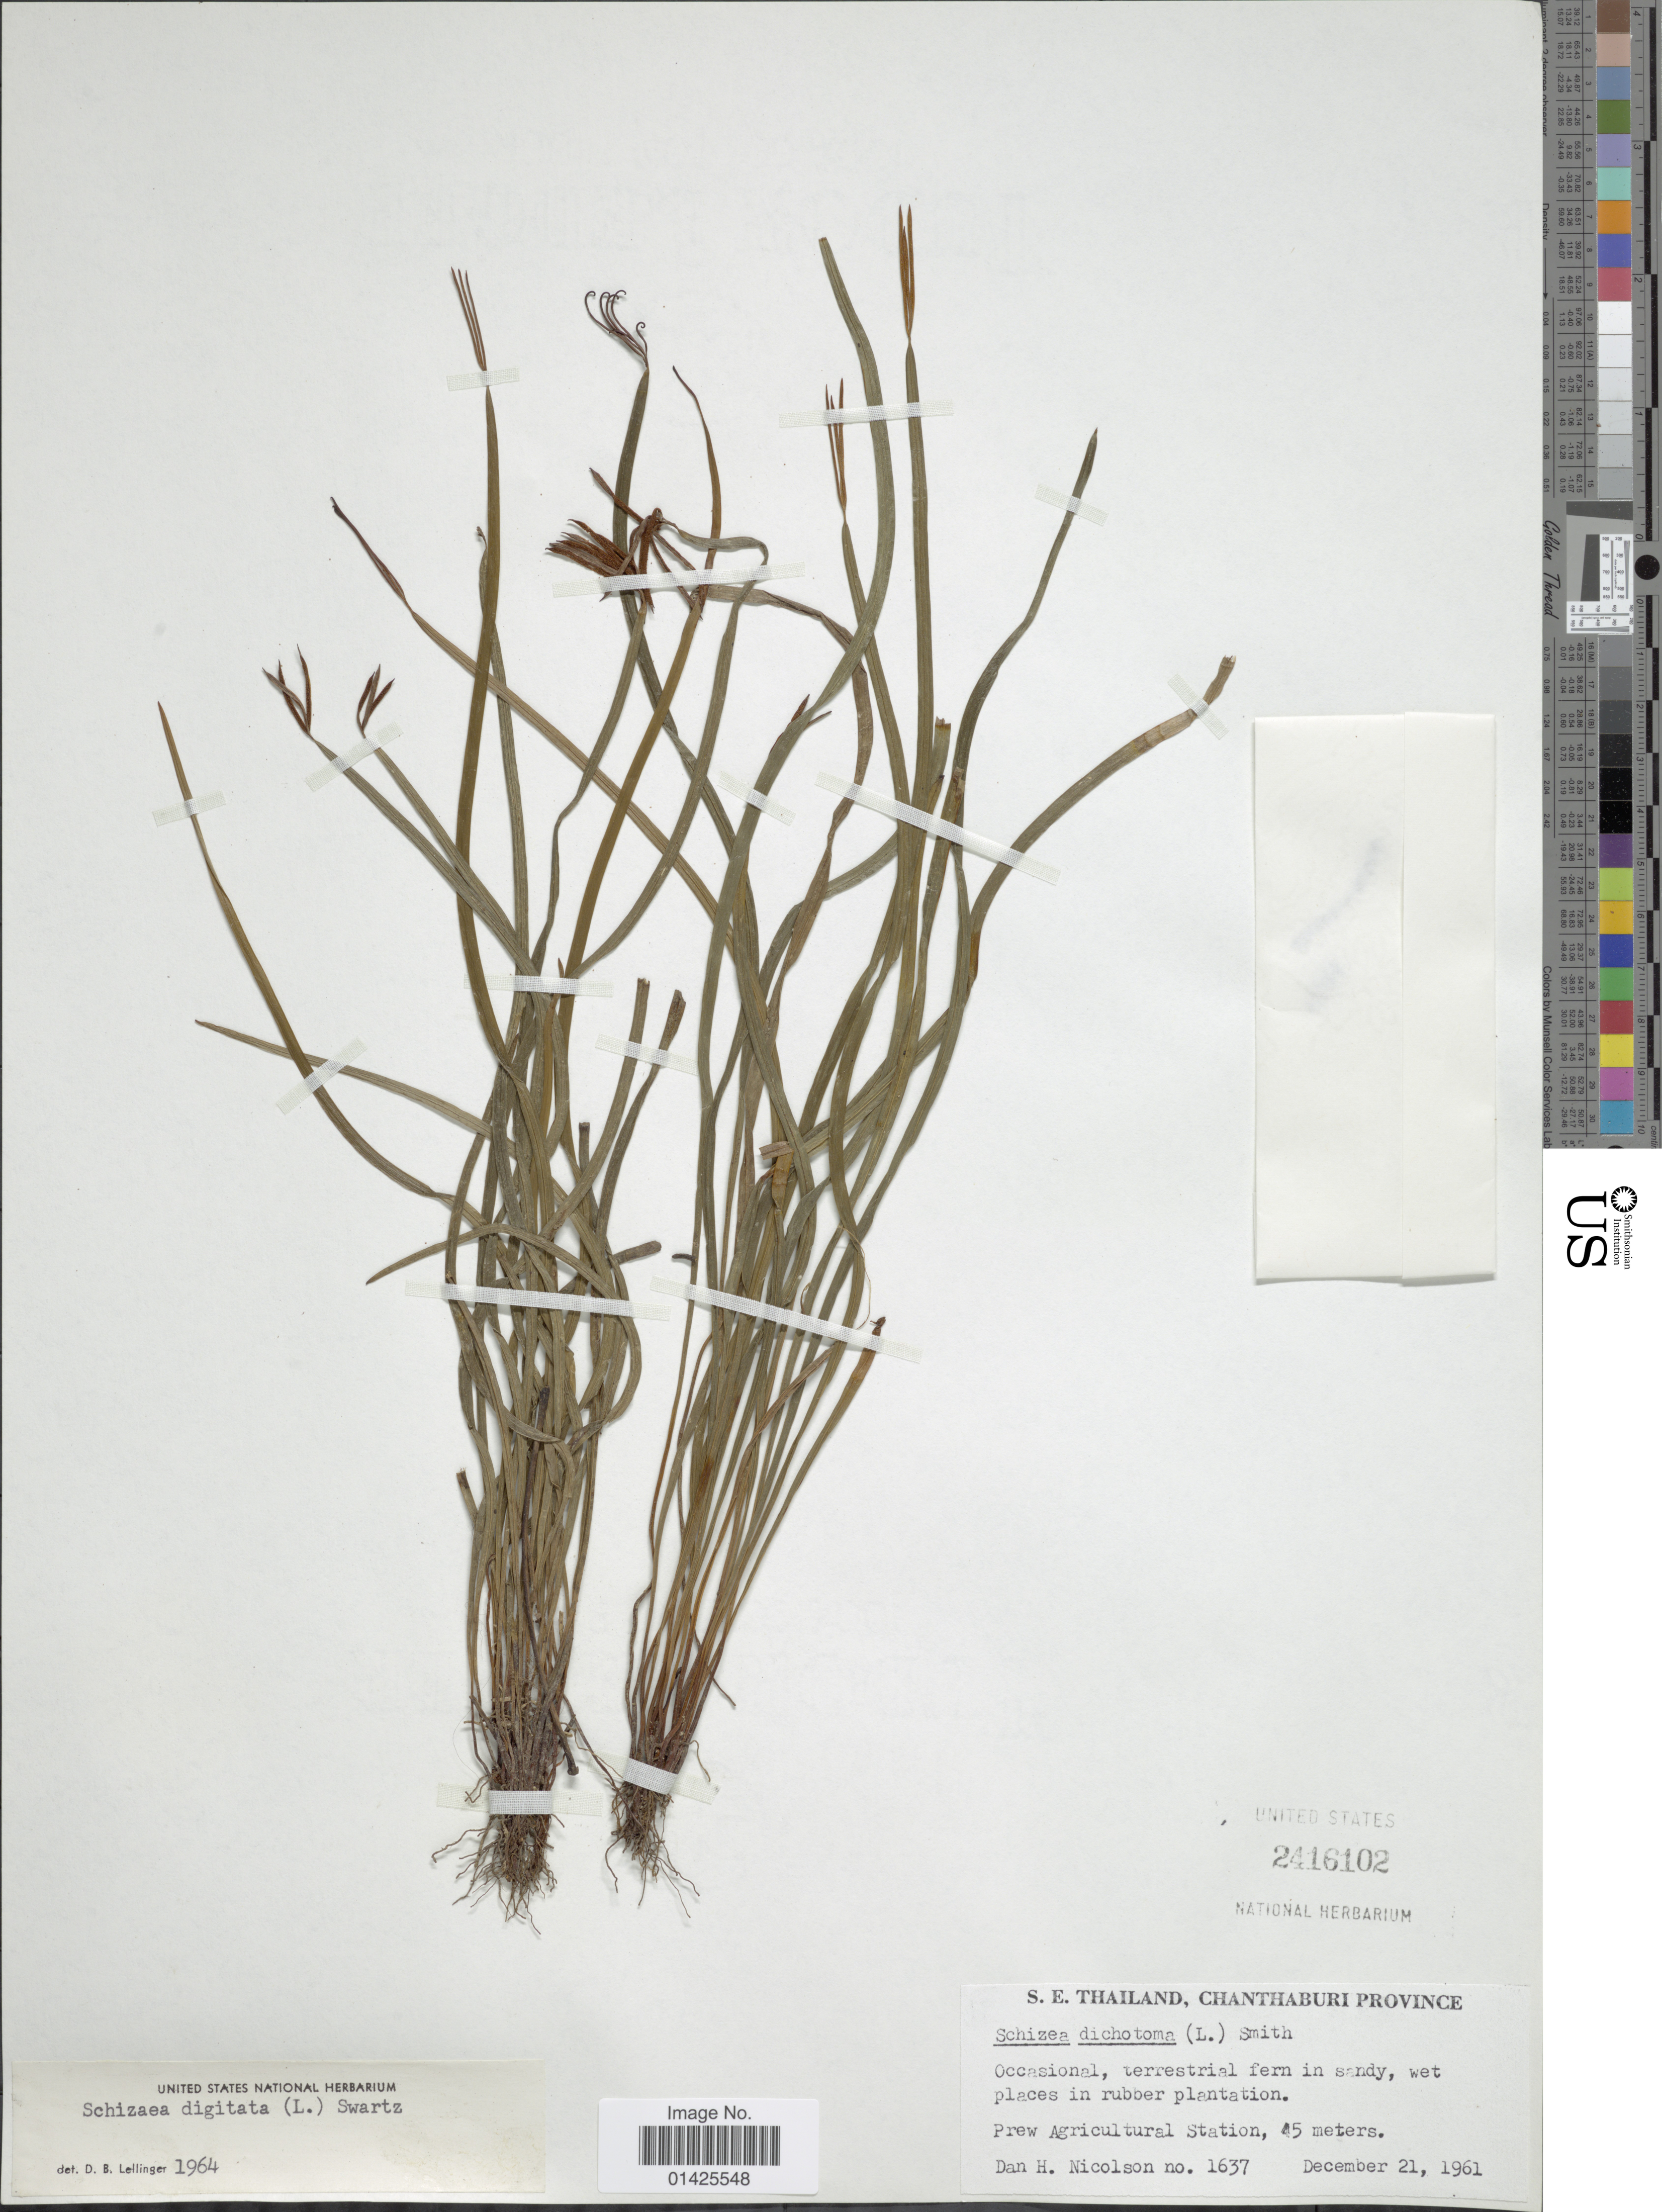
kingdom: Plantae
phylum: Tracheophyta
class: Polypodiopsida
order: Schizaeales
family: Schizaeaceae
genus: Actinostachys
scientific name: Actinostachys digitata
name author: (L.) Wall.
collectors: D. H. Nicolson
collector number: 1637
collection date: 1961-12-21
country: Thailand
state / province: Chanthaburi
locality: Prew Agricutral Station, 45 meters.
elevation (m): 45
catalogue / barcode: US 2416102